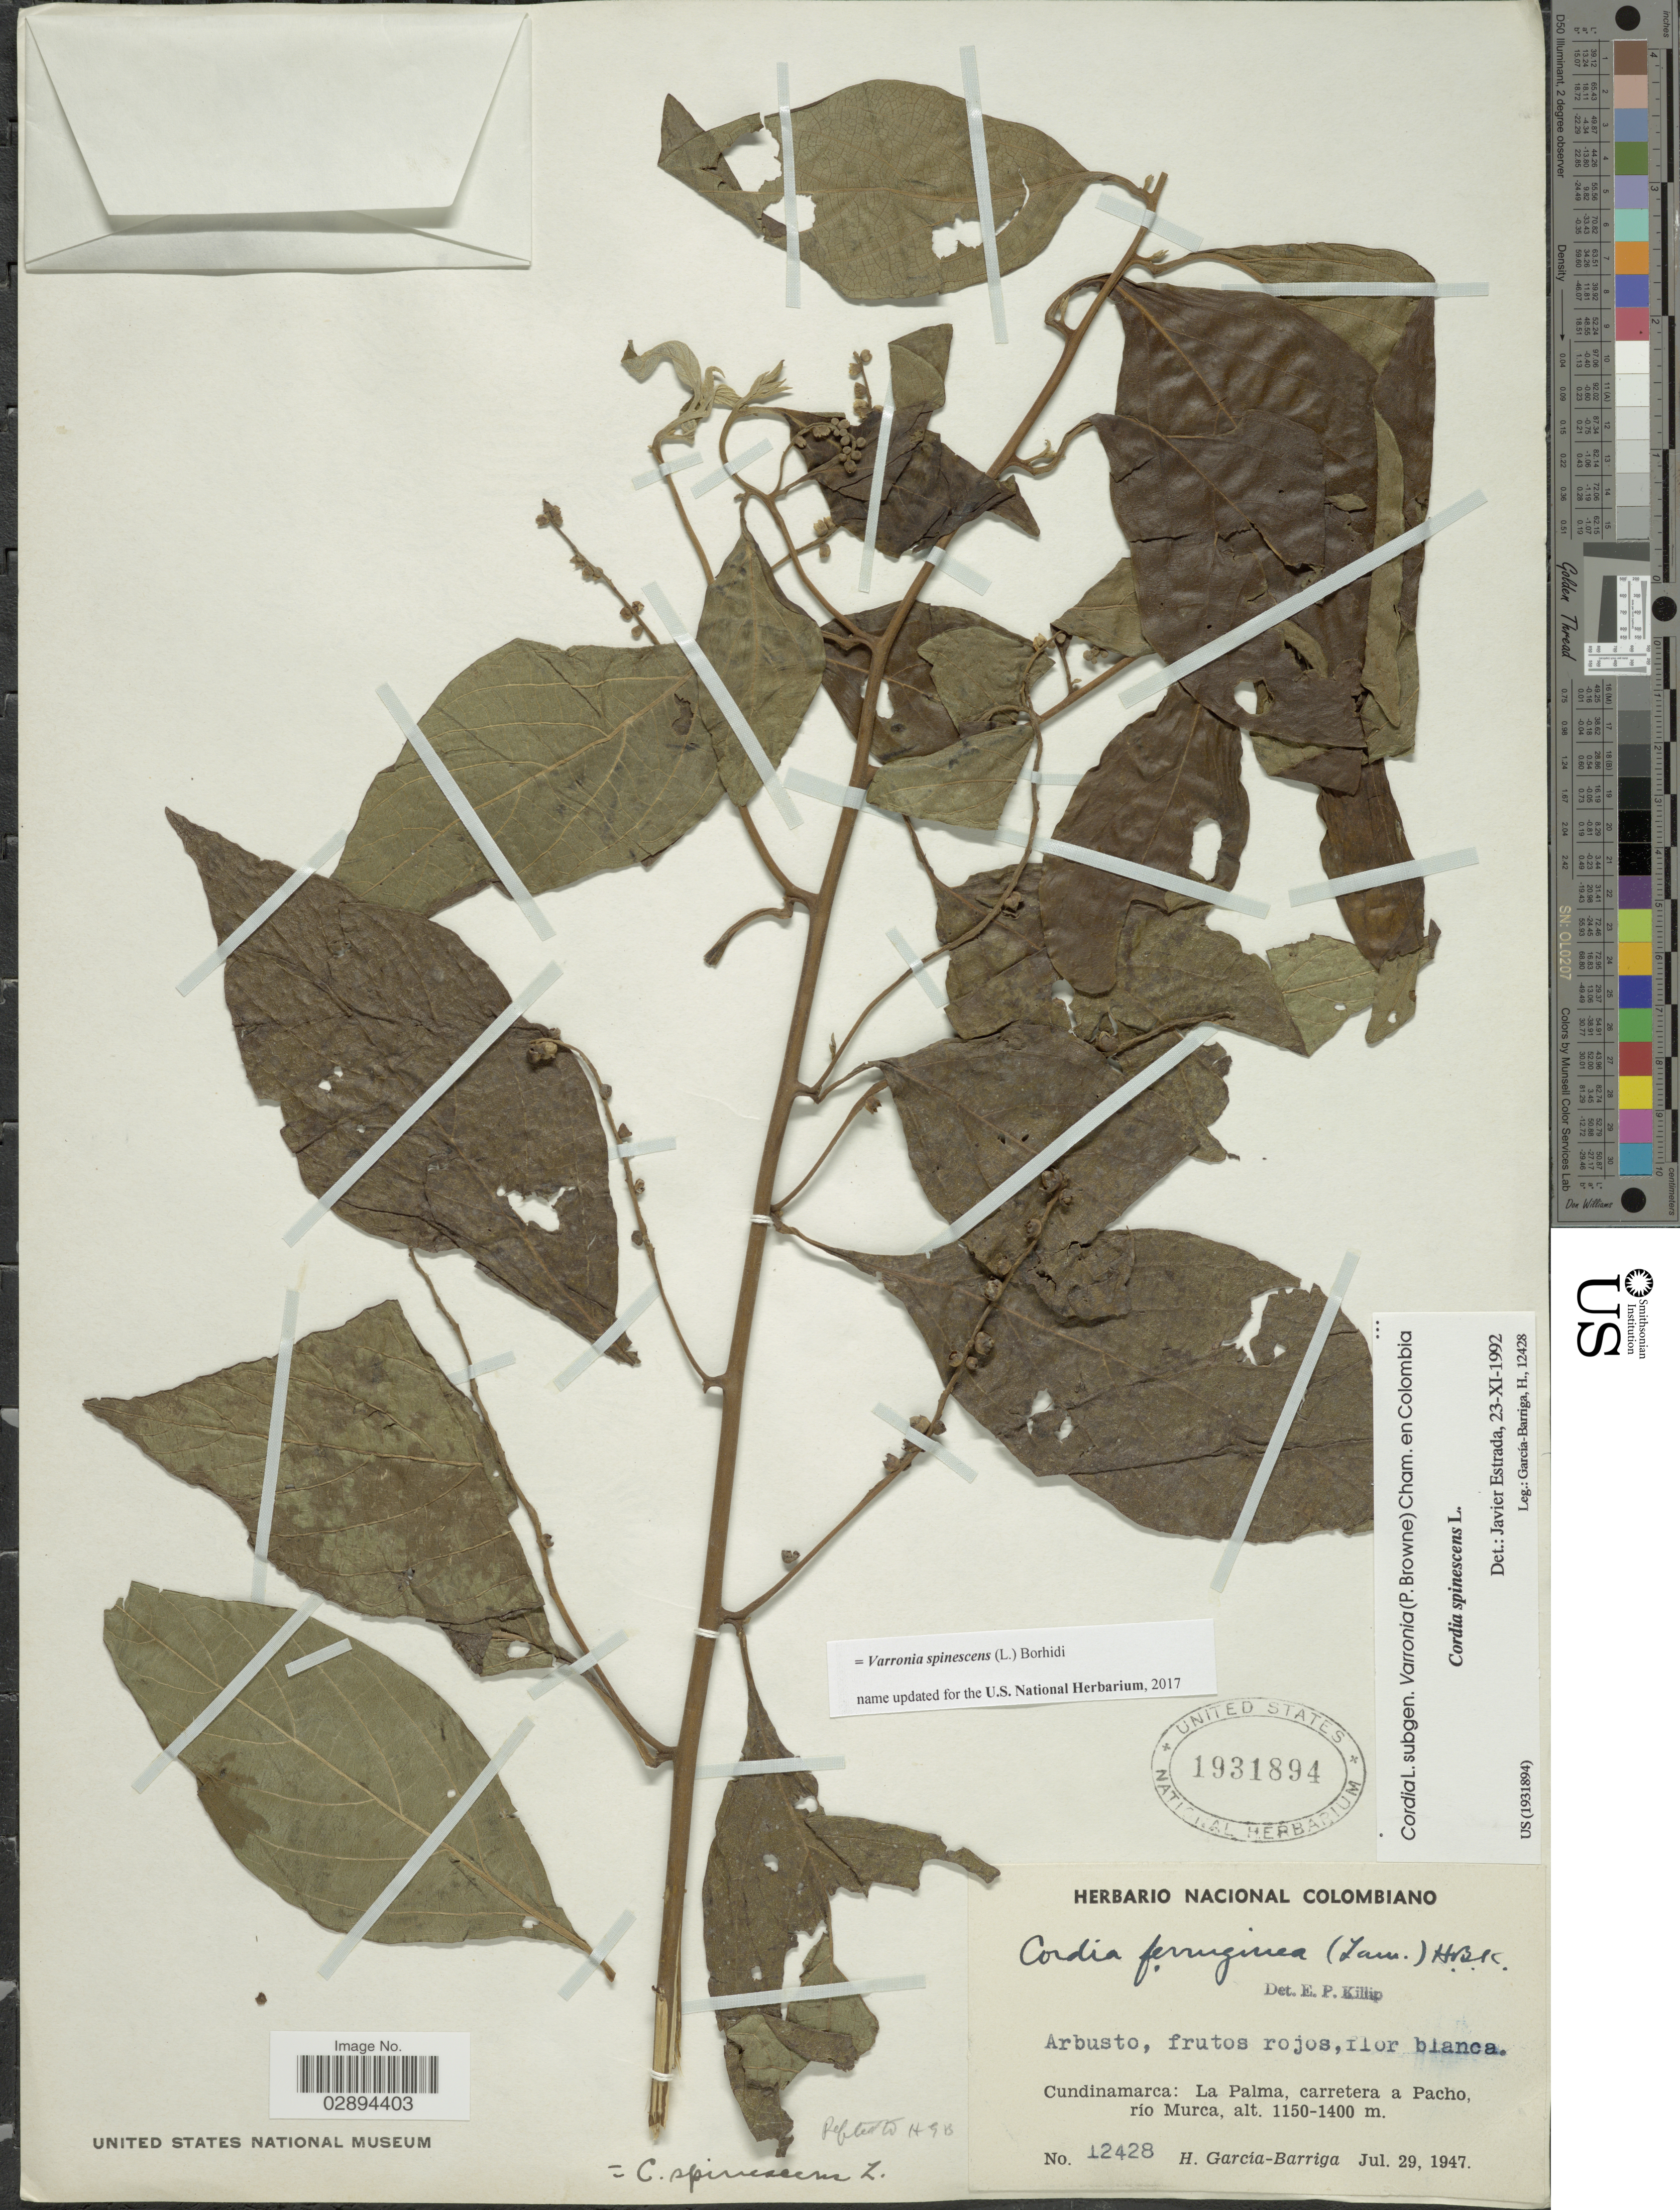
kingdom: Plantae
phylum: Tracheophyta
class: Magnoliopsida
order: Boraginales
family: Cordiaceae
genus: Varronia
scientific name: Varronia spinescens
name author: (L.) Borhidi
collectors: H. García Barriga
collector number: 12428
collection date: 1947-07-29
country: Colombia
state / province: Cundinamarca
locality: La Palma, carretera a Pacho, río Murca.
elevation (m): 1150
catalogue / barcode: US 1931894